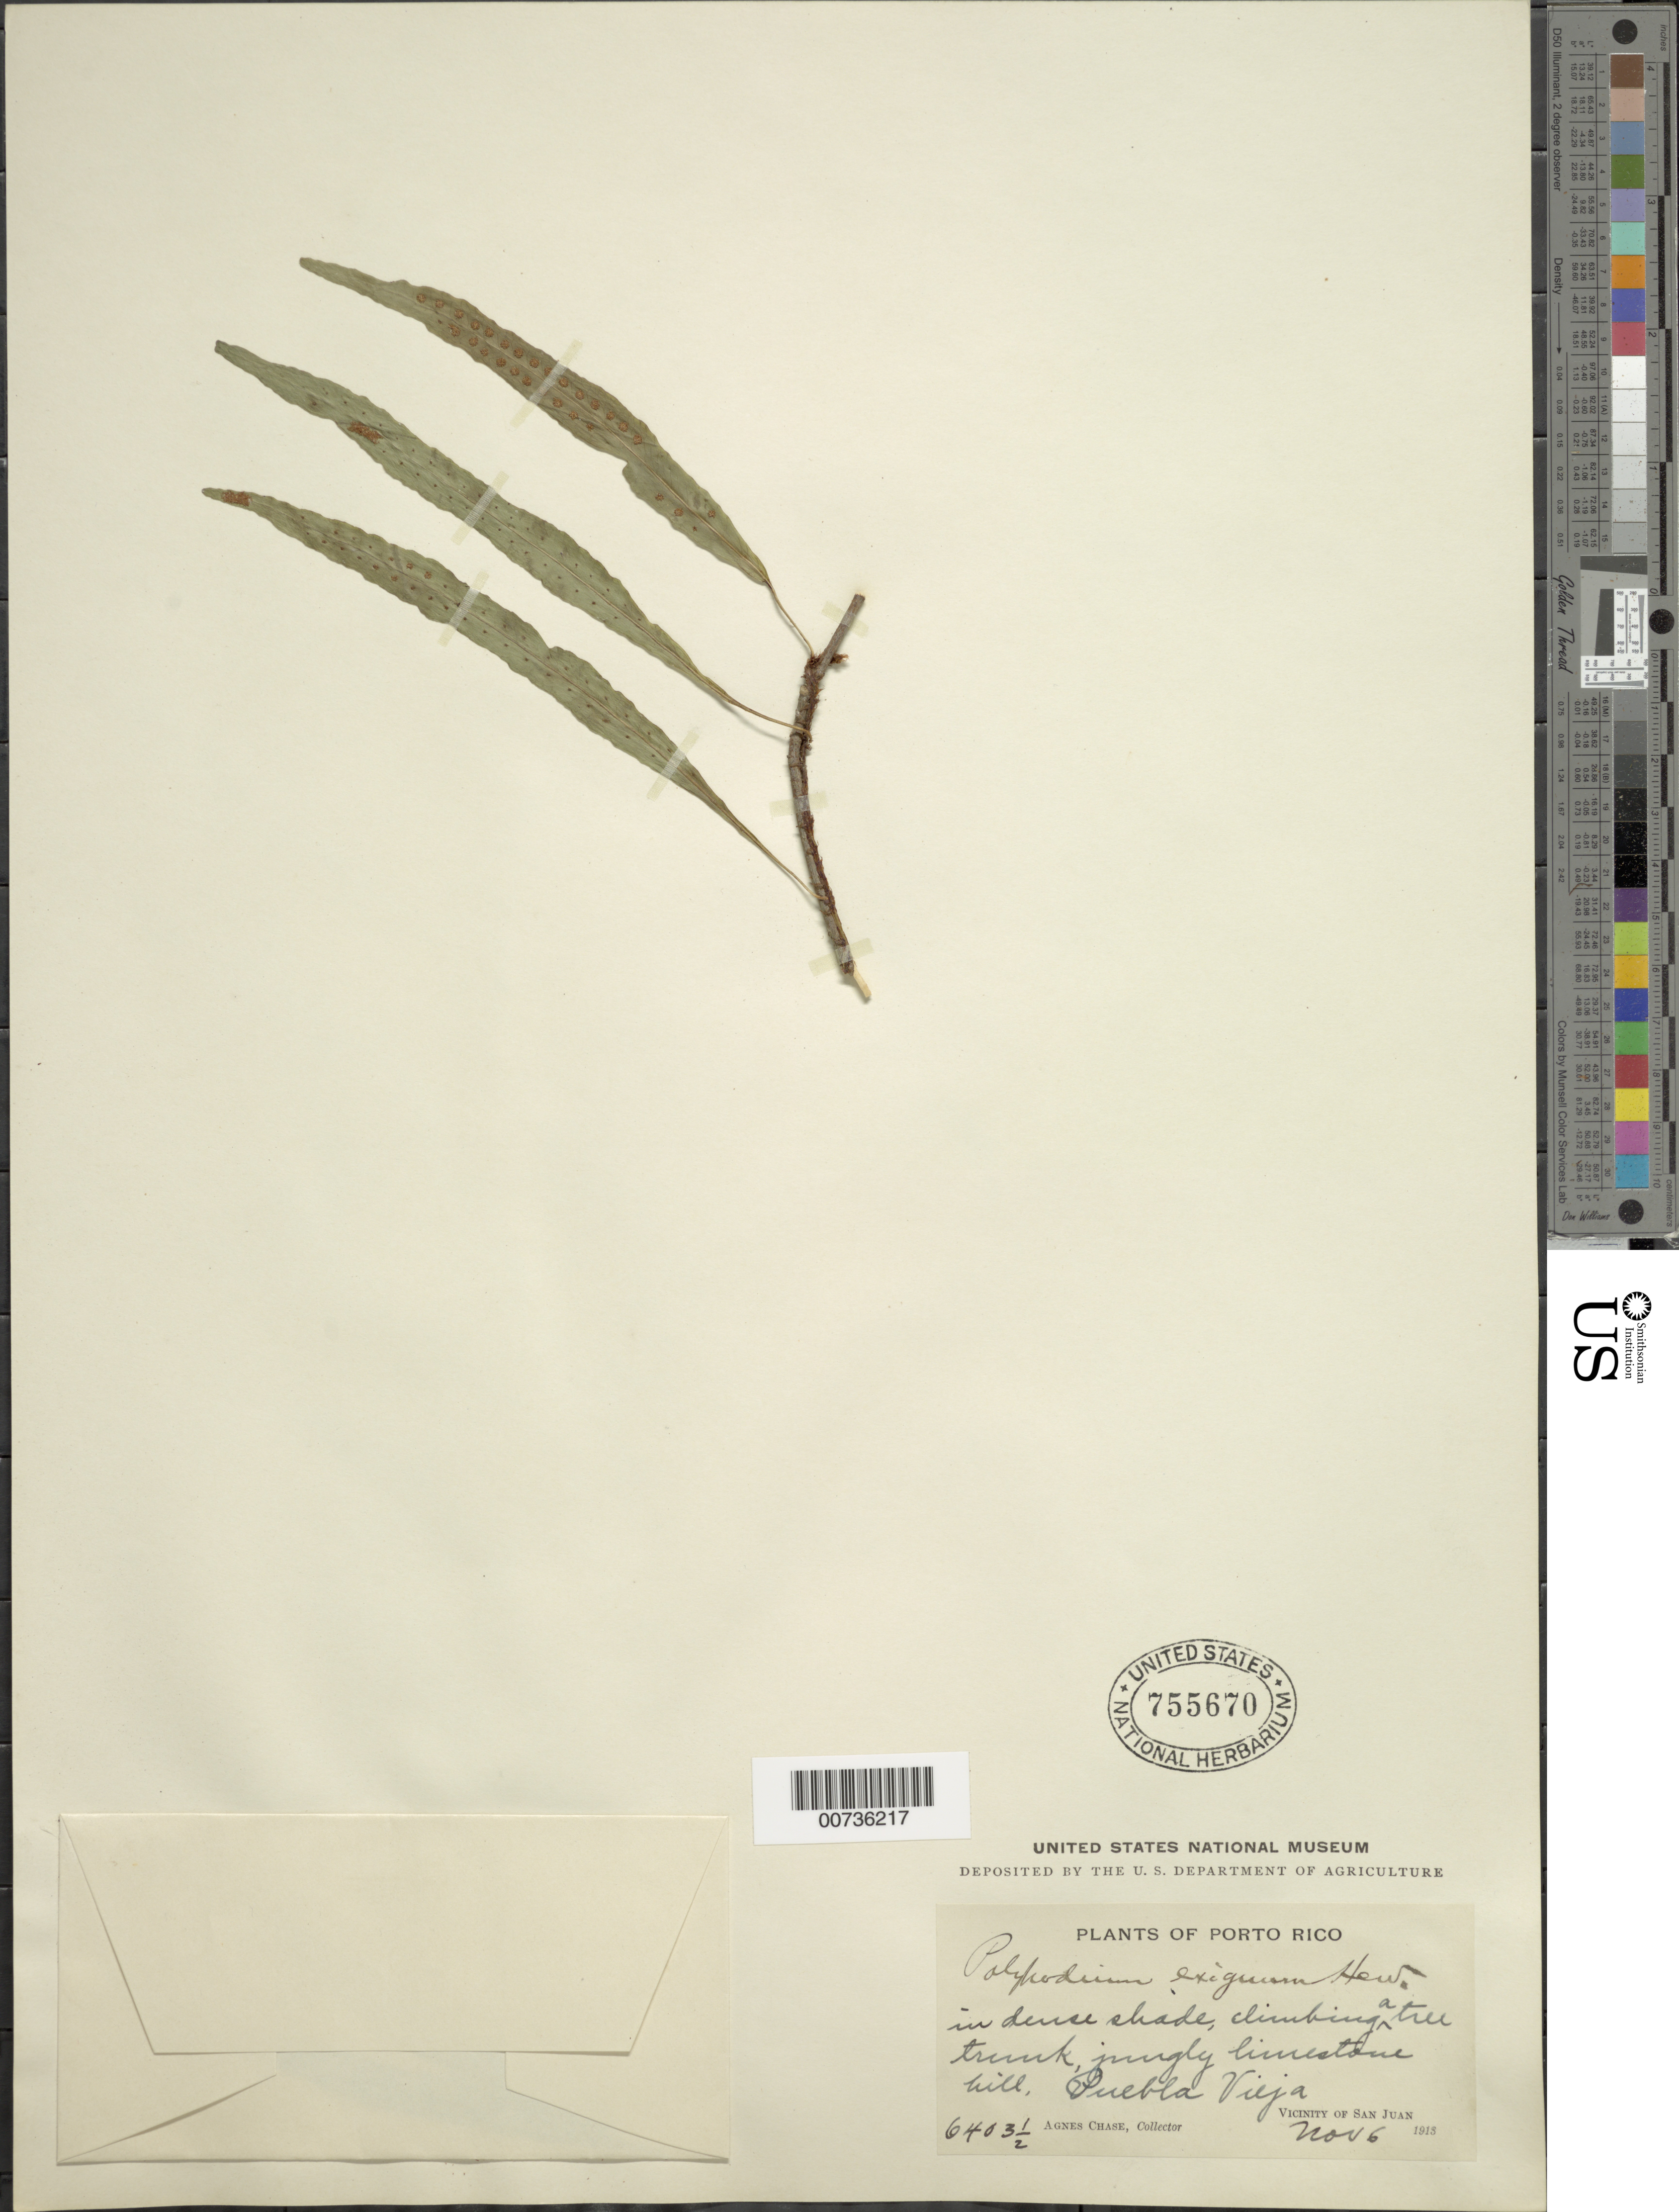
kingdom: Plantae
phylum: Tracheophyta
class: Polypodiopsida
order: Polypodiales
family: Polypodiaceae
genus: Microgramma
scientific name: Microgramma heterophylla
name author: (L.) Wherry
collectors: A. Chase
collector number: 64035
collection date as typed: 06 Nov 1913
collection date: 1913-11-06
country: Puerto Rico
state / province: Guaynabo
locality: Jungly Limestone Hill, Pueblo Viejo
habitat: In dense shade, climbing a tree trunk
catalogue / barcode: US 755670